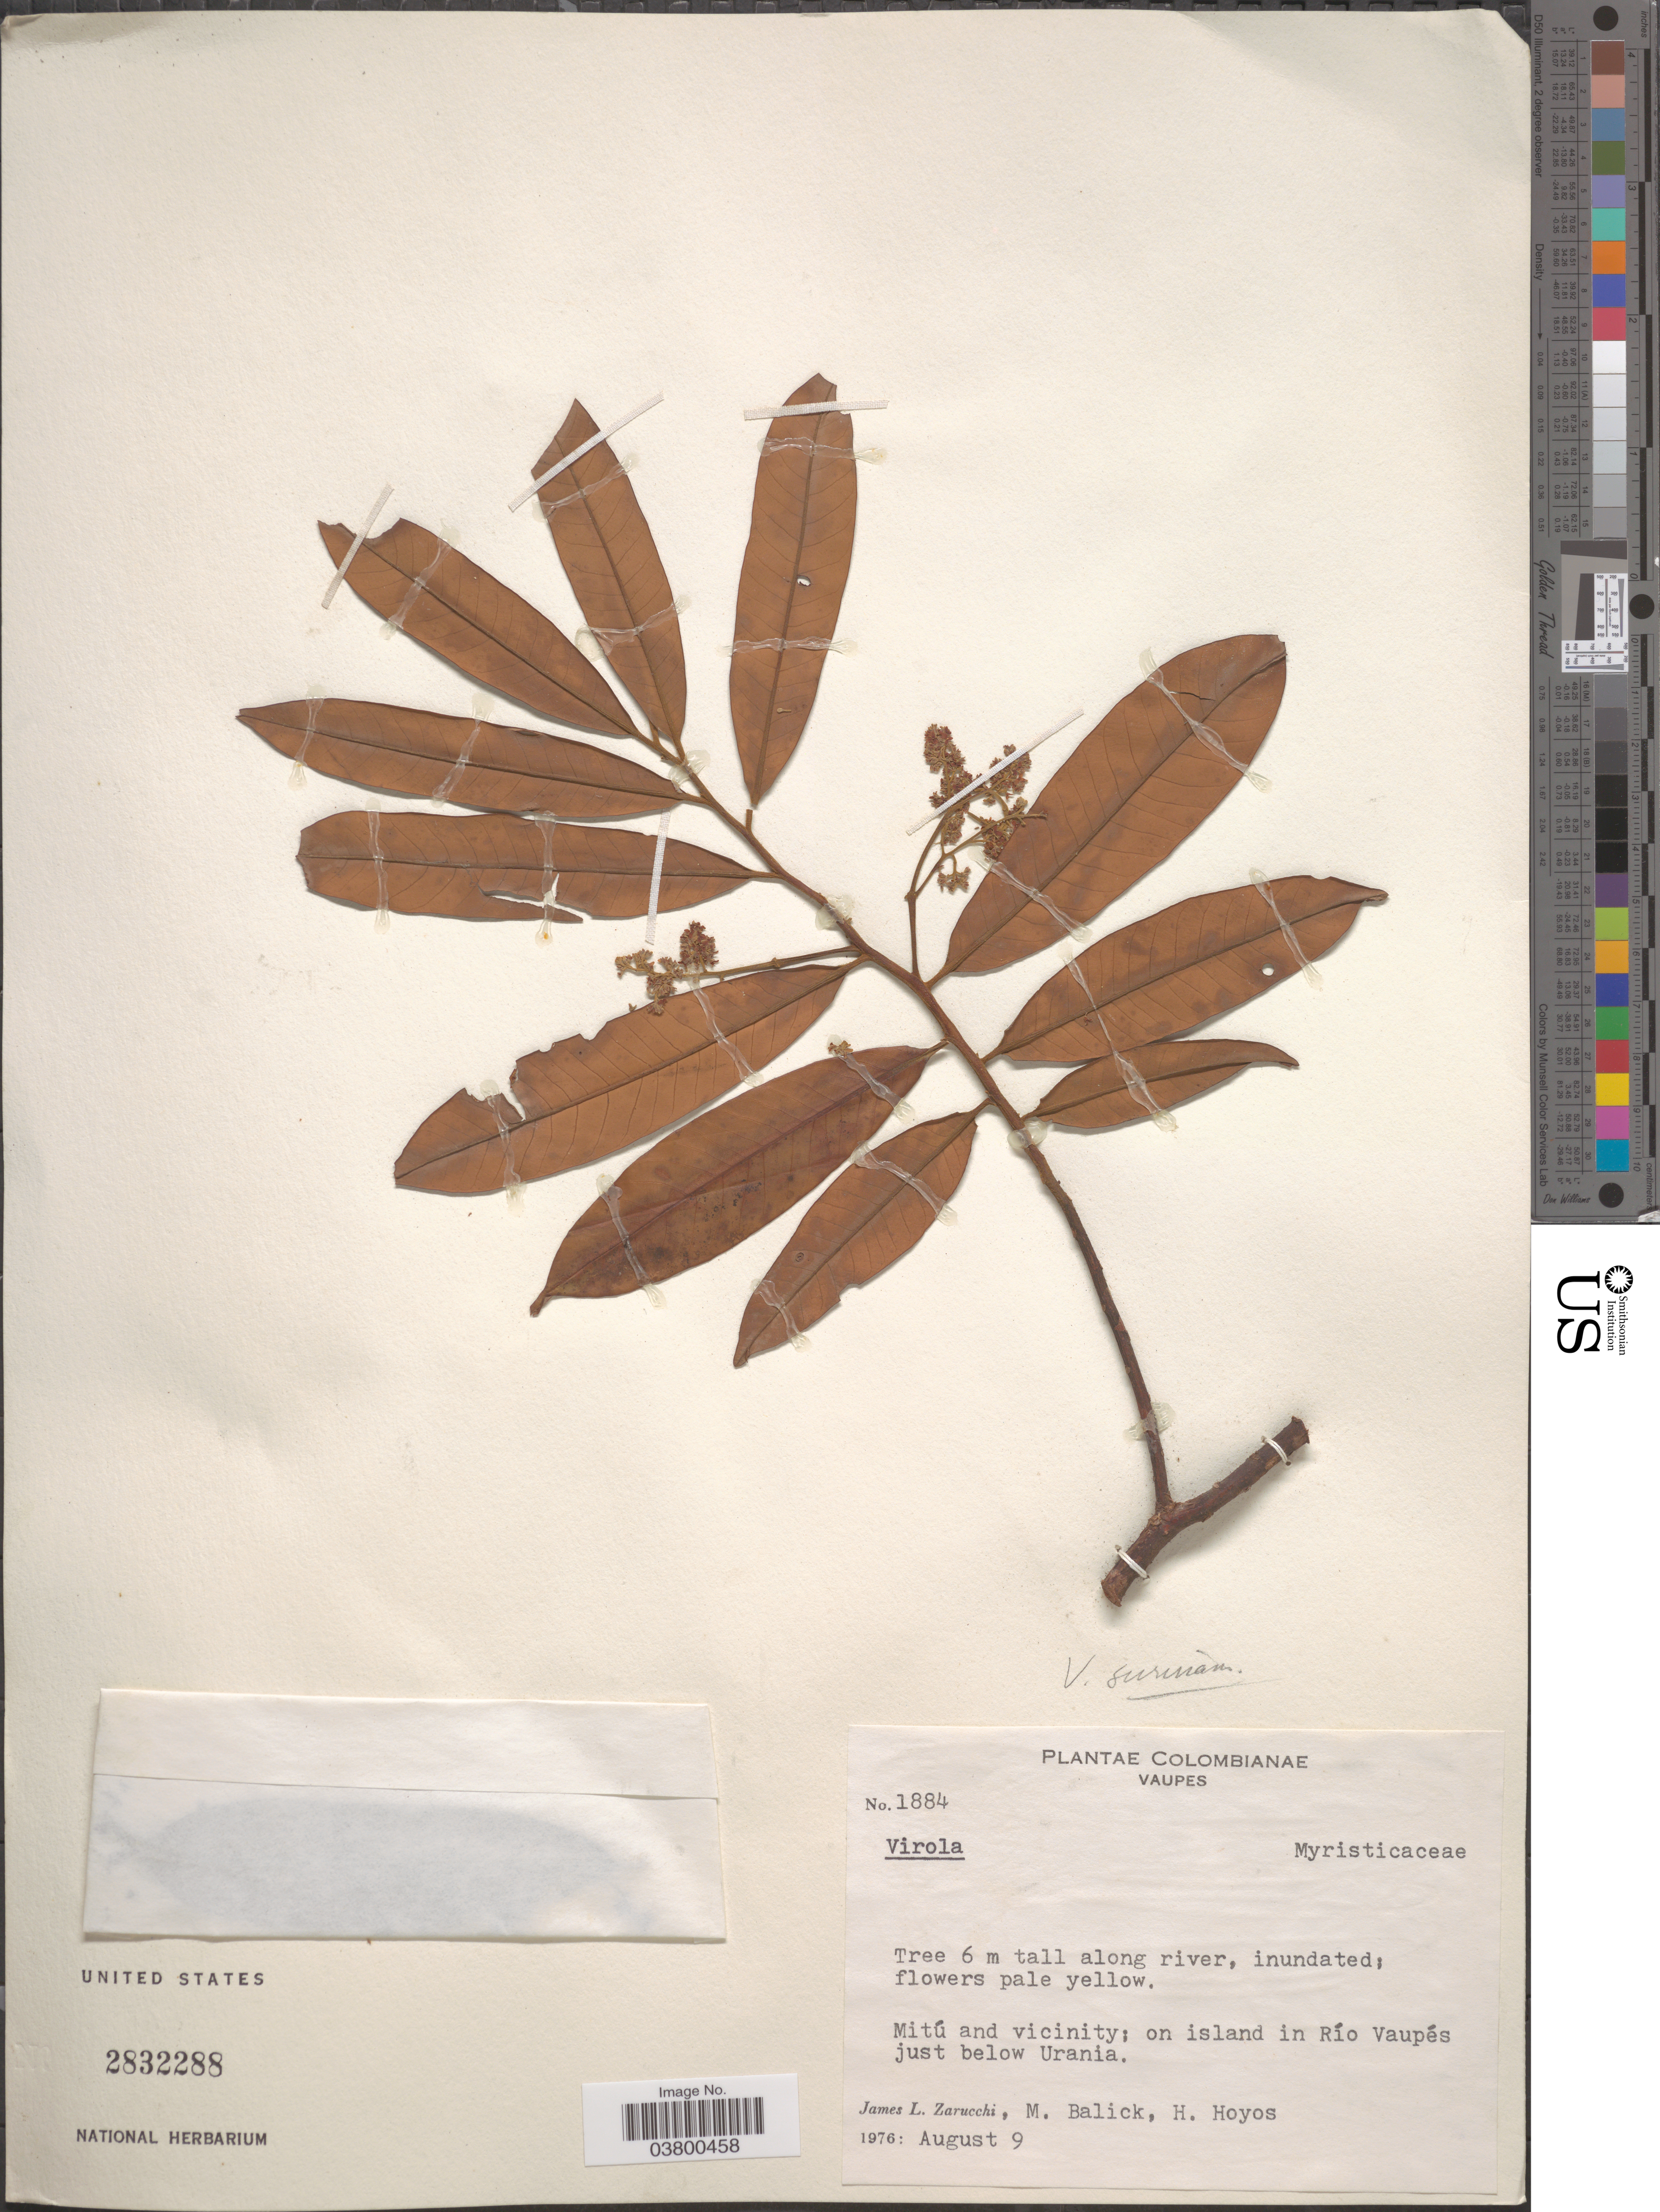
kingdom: Plantae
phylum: Tracheophyta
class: Magnoliopsida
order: Magnoliales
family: Myristicaceae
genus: Virola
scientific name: Virola surinamensis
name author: (Rol.) Warb.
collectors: J. L. Zarucchi, M. Balick & H. Hoyos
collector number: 1884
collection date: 1976-08-09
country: Colombia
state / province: Vaupés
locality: Mitú and vicinity; on island in Río Vaupés just below Urania.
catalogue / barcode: US 2832288